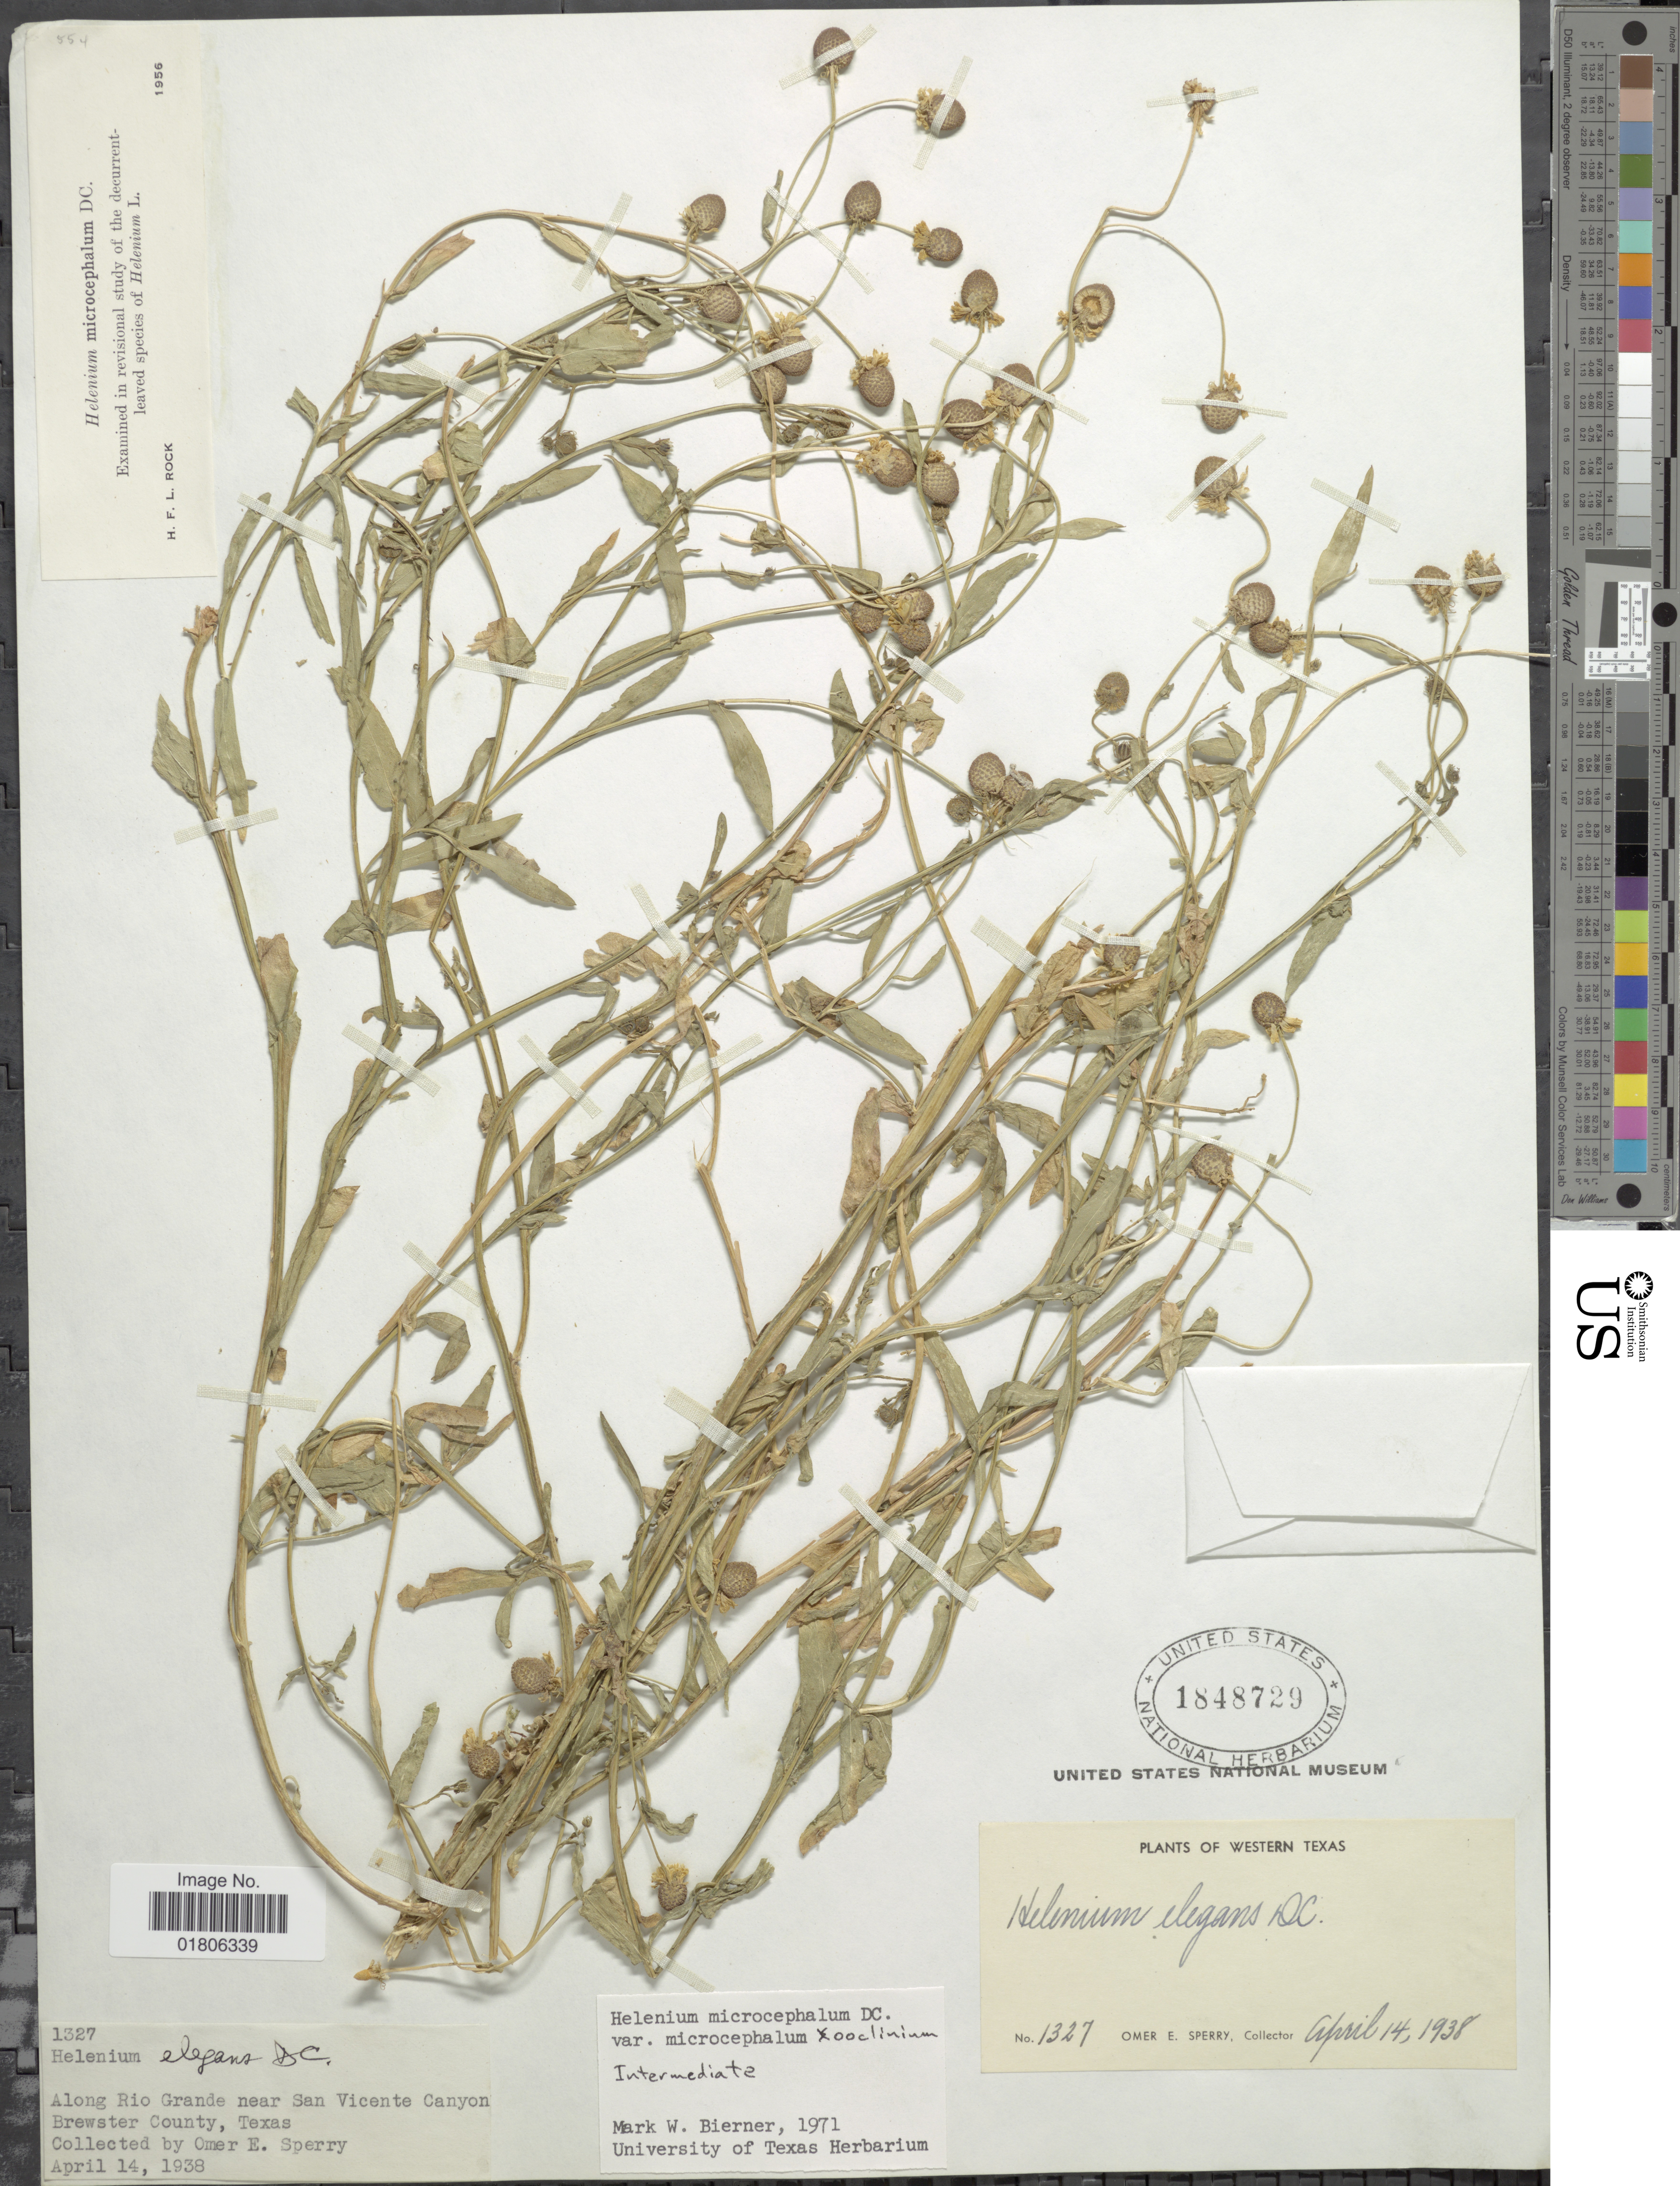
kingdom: Plantae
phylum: Tracheophyta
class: Magnoliopsida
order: Asterales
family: Asteraceae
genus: Helenium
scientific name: Helenium microcephalum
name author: DC.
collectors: O. E. Sperry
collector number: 1327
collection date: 1938-04-14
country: United States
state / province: Texas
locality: Western texas, Along Rio Grande near San Vicente Canyon, Breswster County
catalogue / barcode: US 1848729